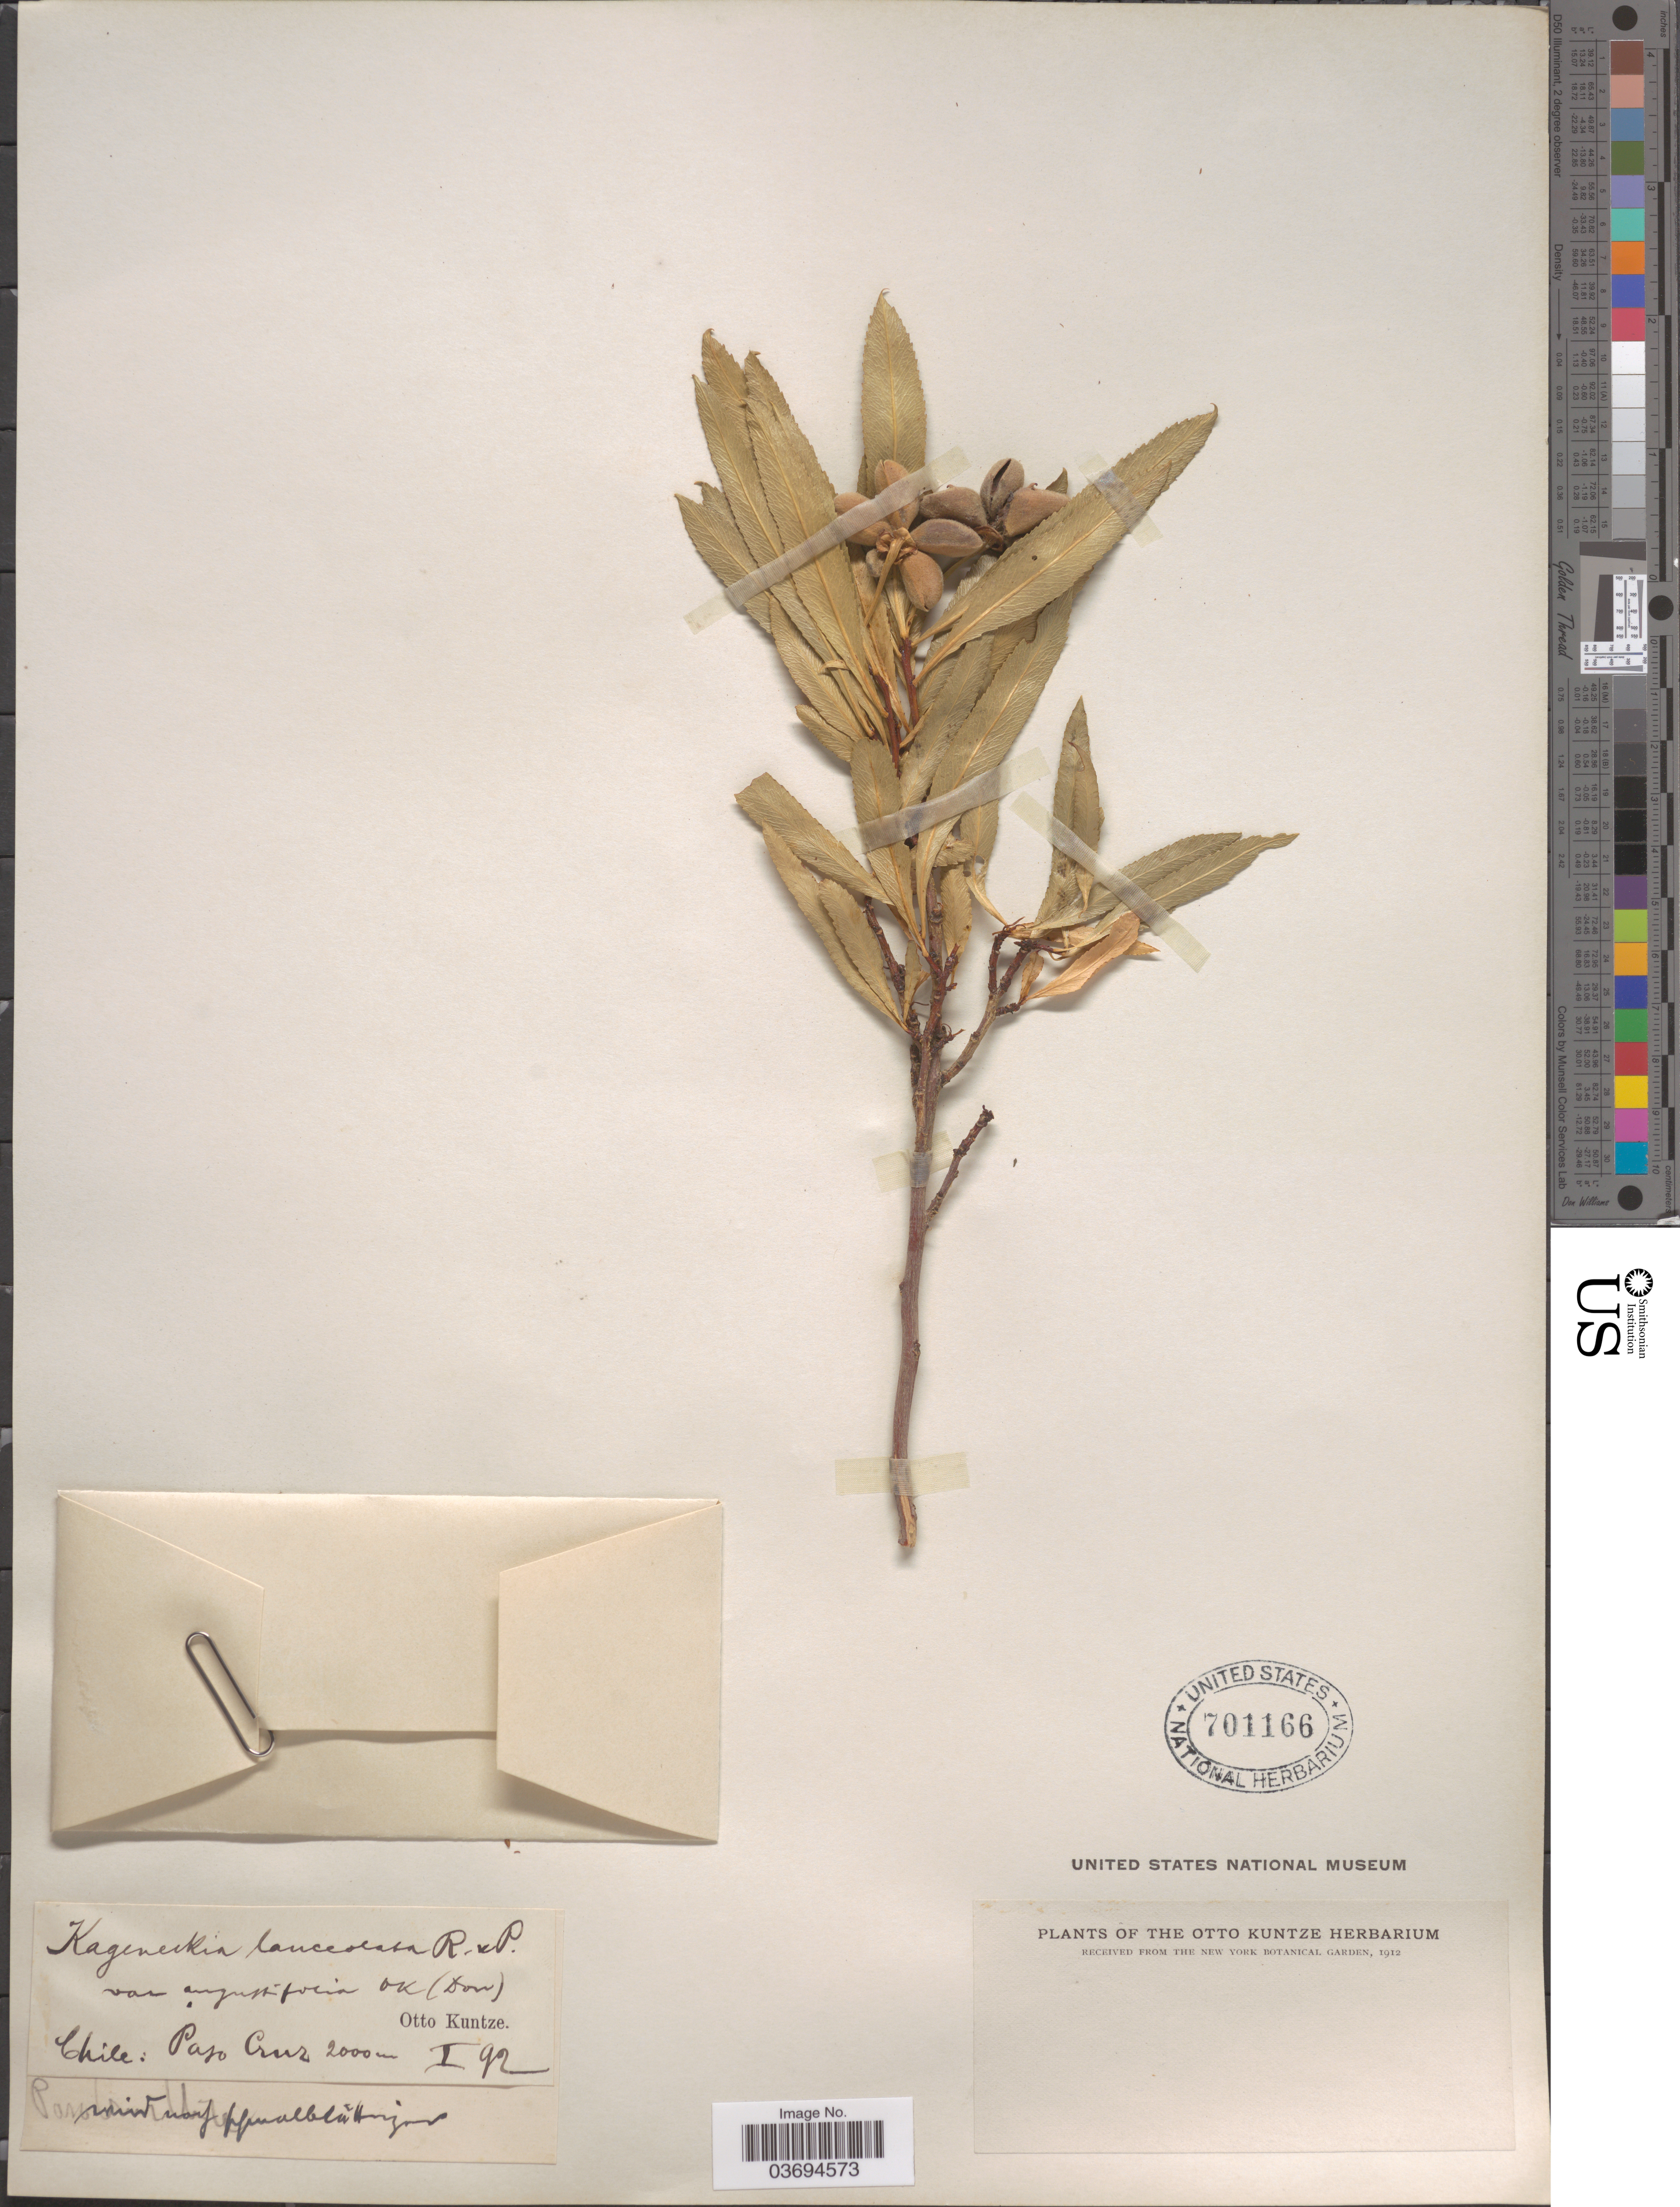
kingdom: Plantae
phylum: Tracheophyta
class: Magnoliopsida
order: Rosales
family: Rosaceae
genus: Kageneckia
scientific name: Kageneckia angustifolia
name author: D. Don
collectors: C.E.O. Kuntze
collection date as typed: Transcribed d/m/y: /1/92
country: Chile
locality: Paso Cruz.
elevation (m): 2000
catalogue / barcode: US 701166